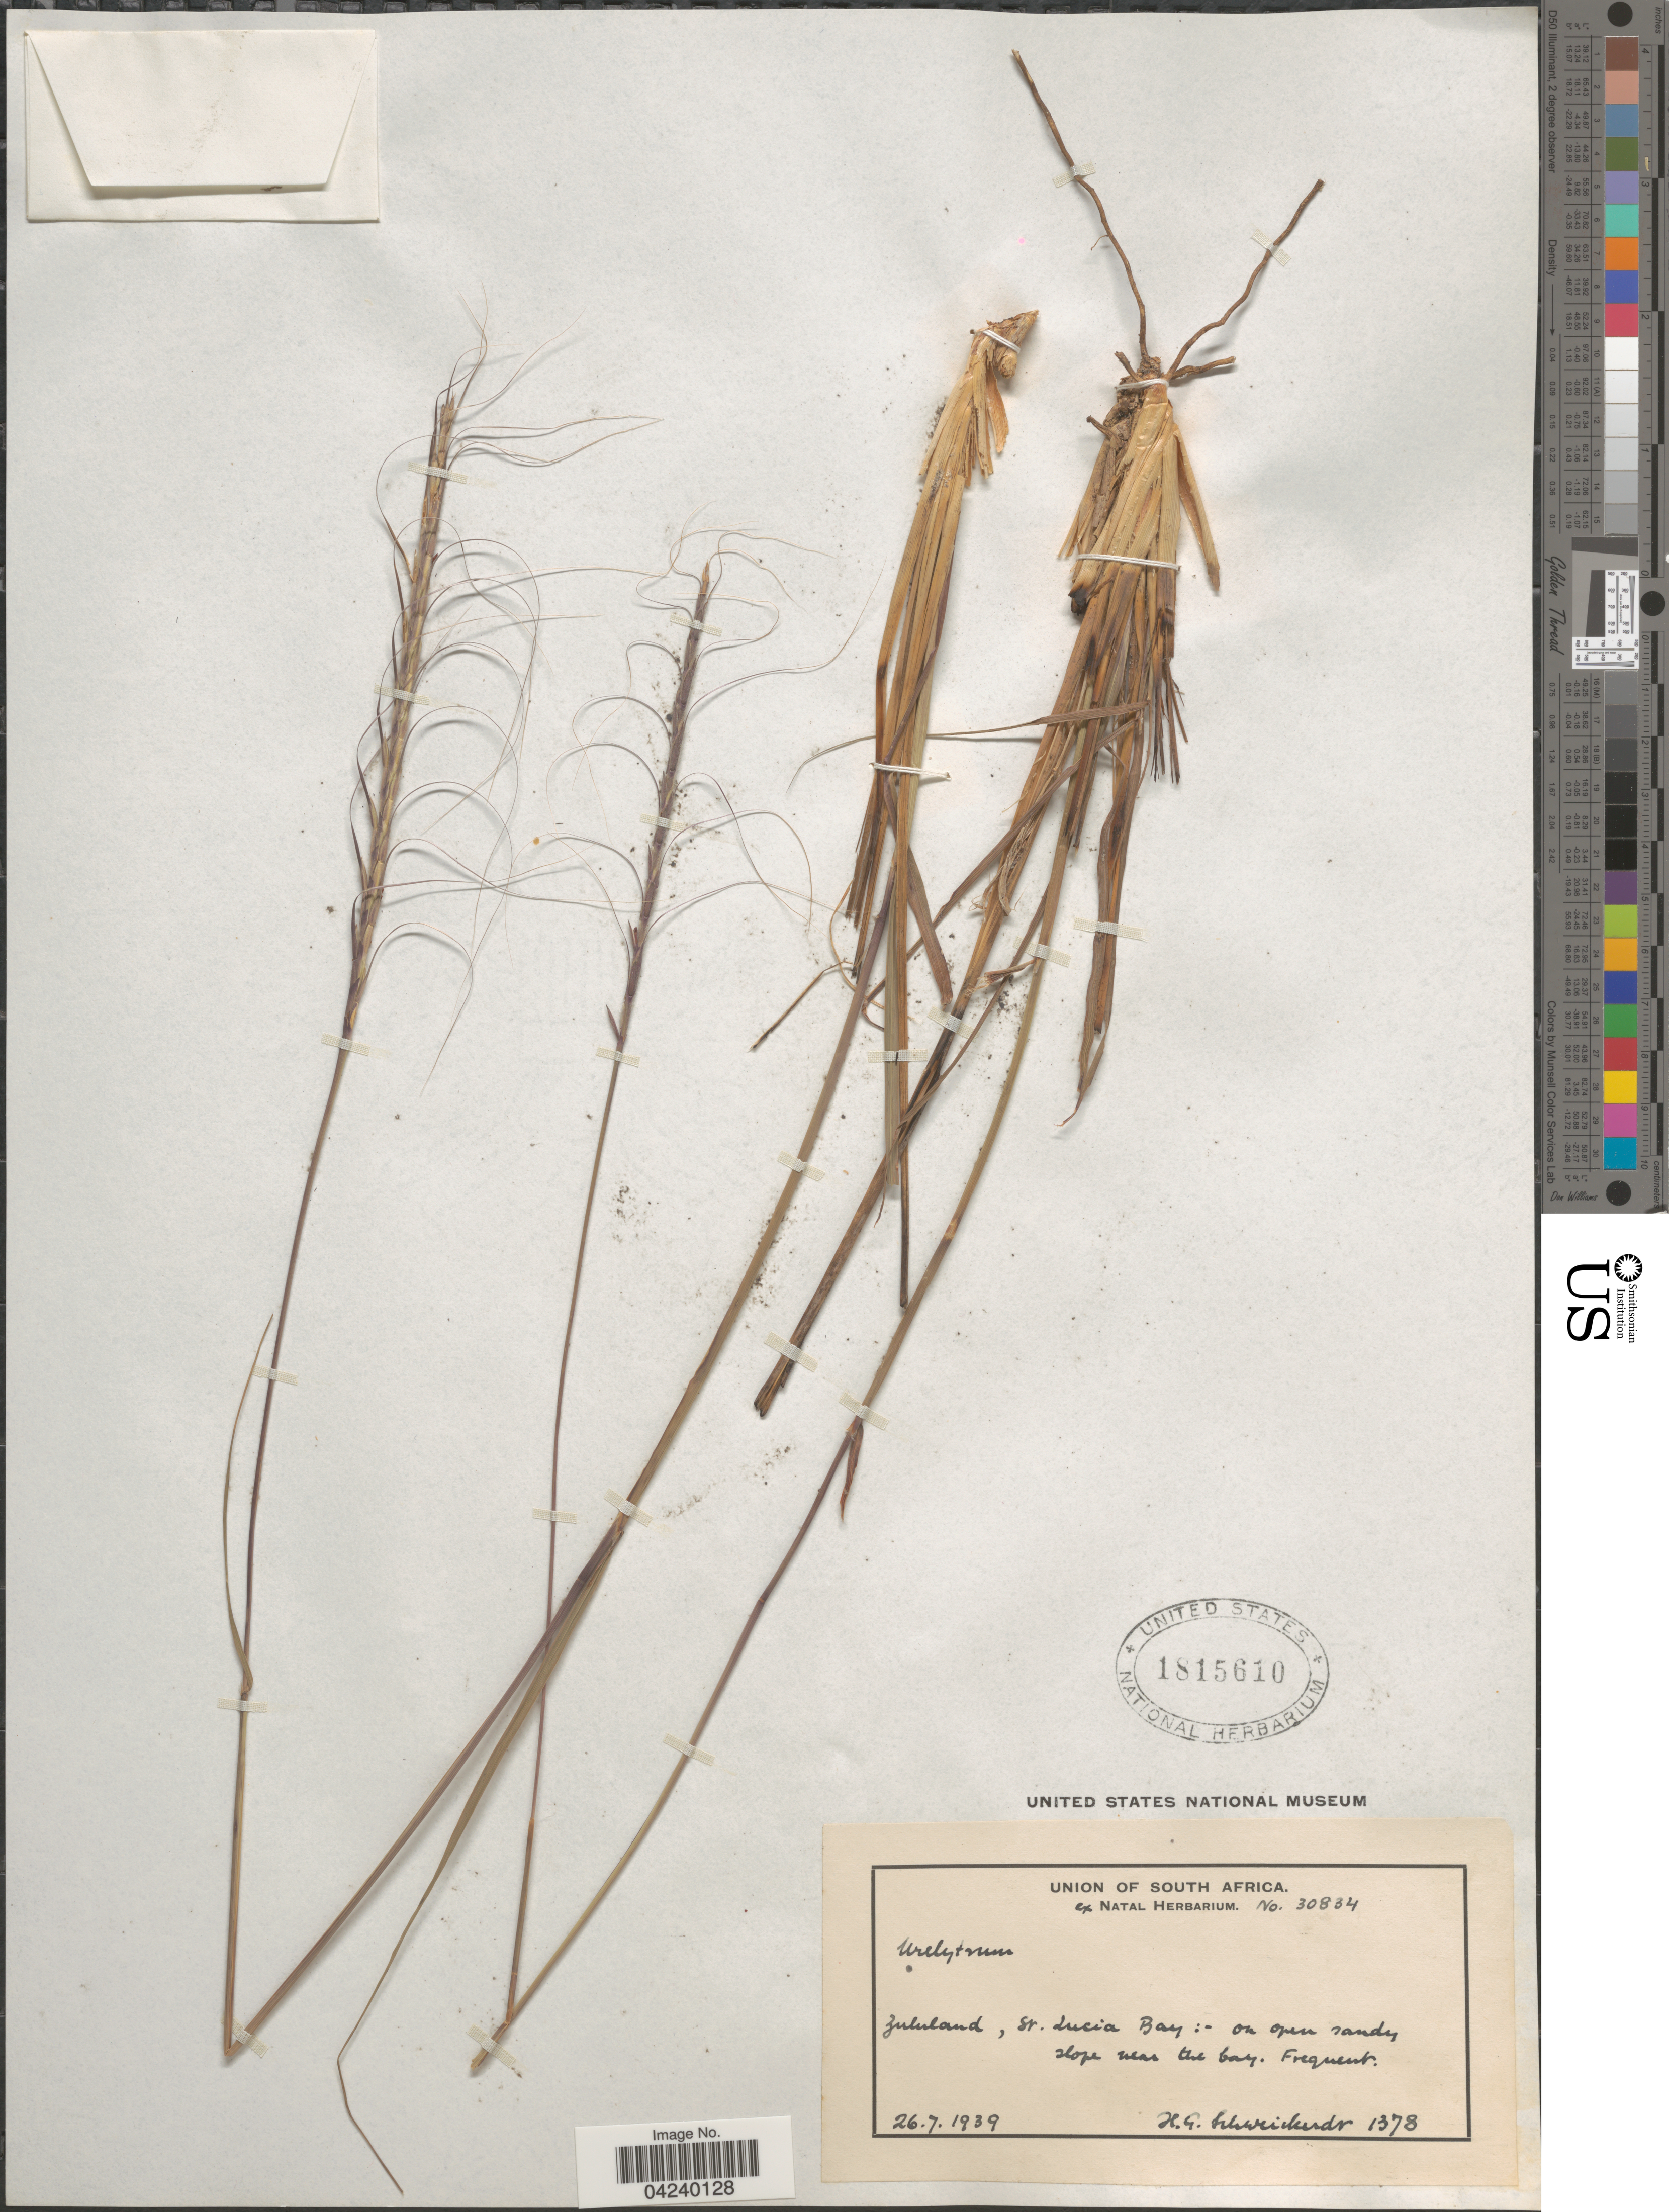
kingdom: Plantae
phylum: Tracheophyta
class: Liliopsida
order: Poales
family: Poaceae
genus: Urelytrum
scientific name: Urelytrum agropyroides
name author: (Hack.) Hack.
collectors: H. Schweickerdt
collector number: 1378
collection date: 1939-07-26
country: South Africa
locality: Zululand, St. Lucia Bay: slope near the bay.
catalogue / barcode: US 1815610